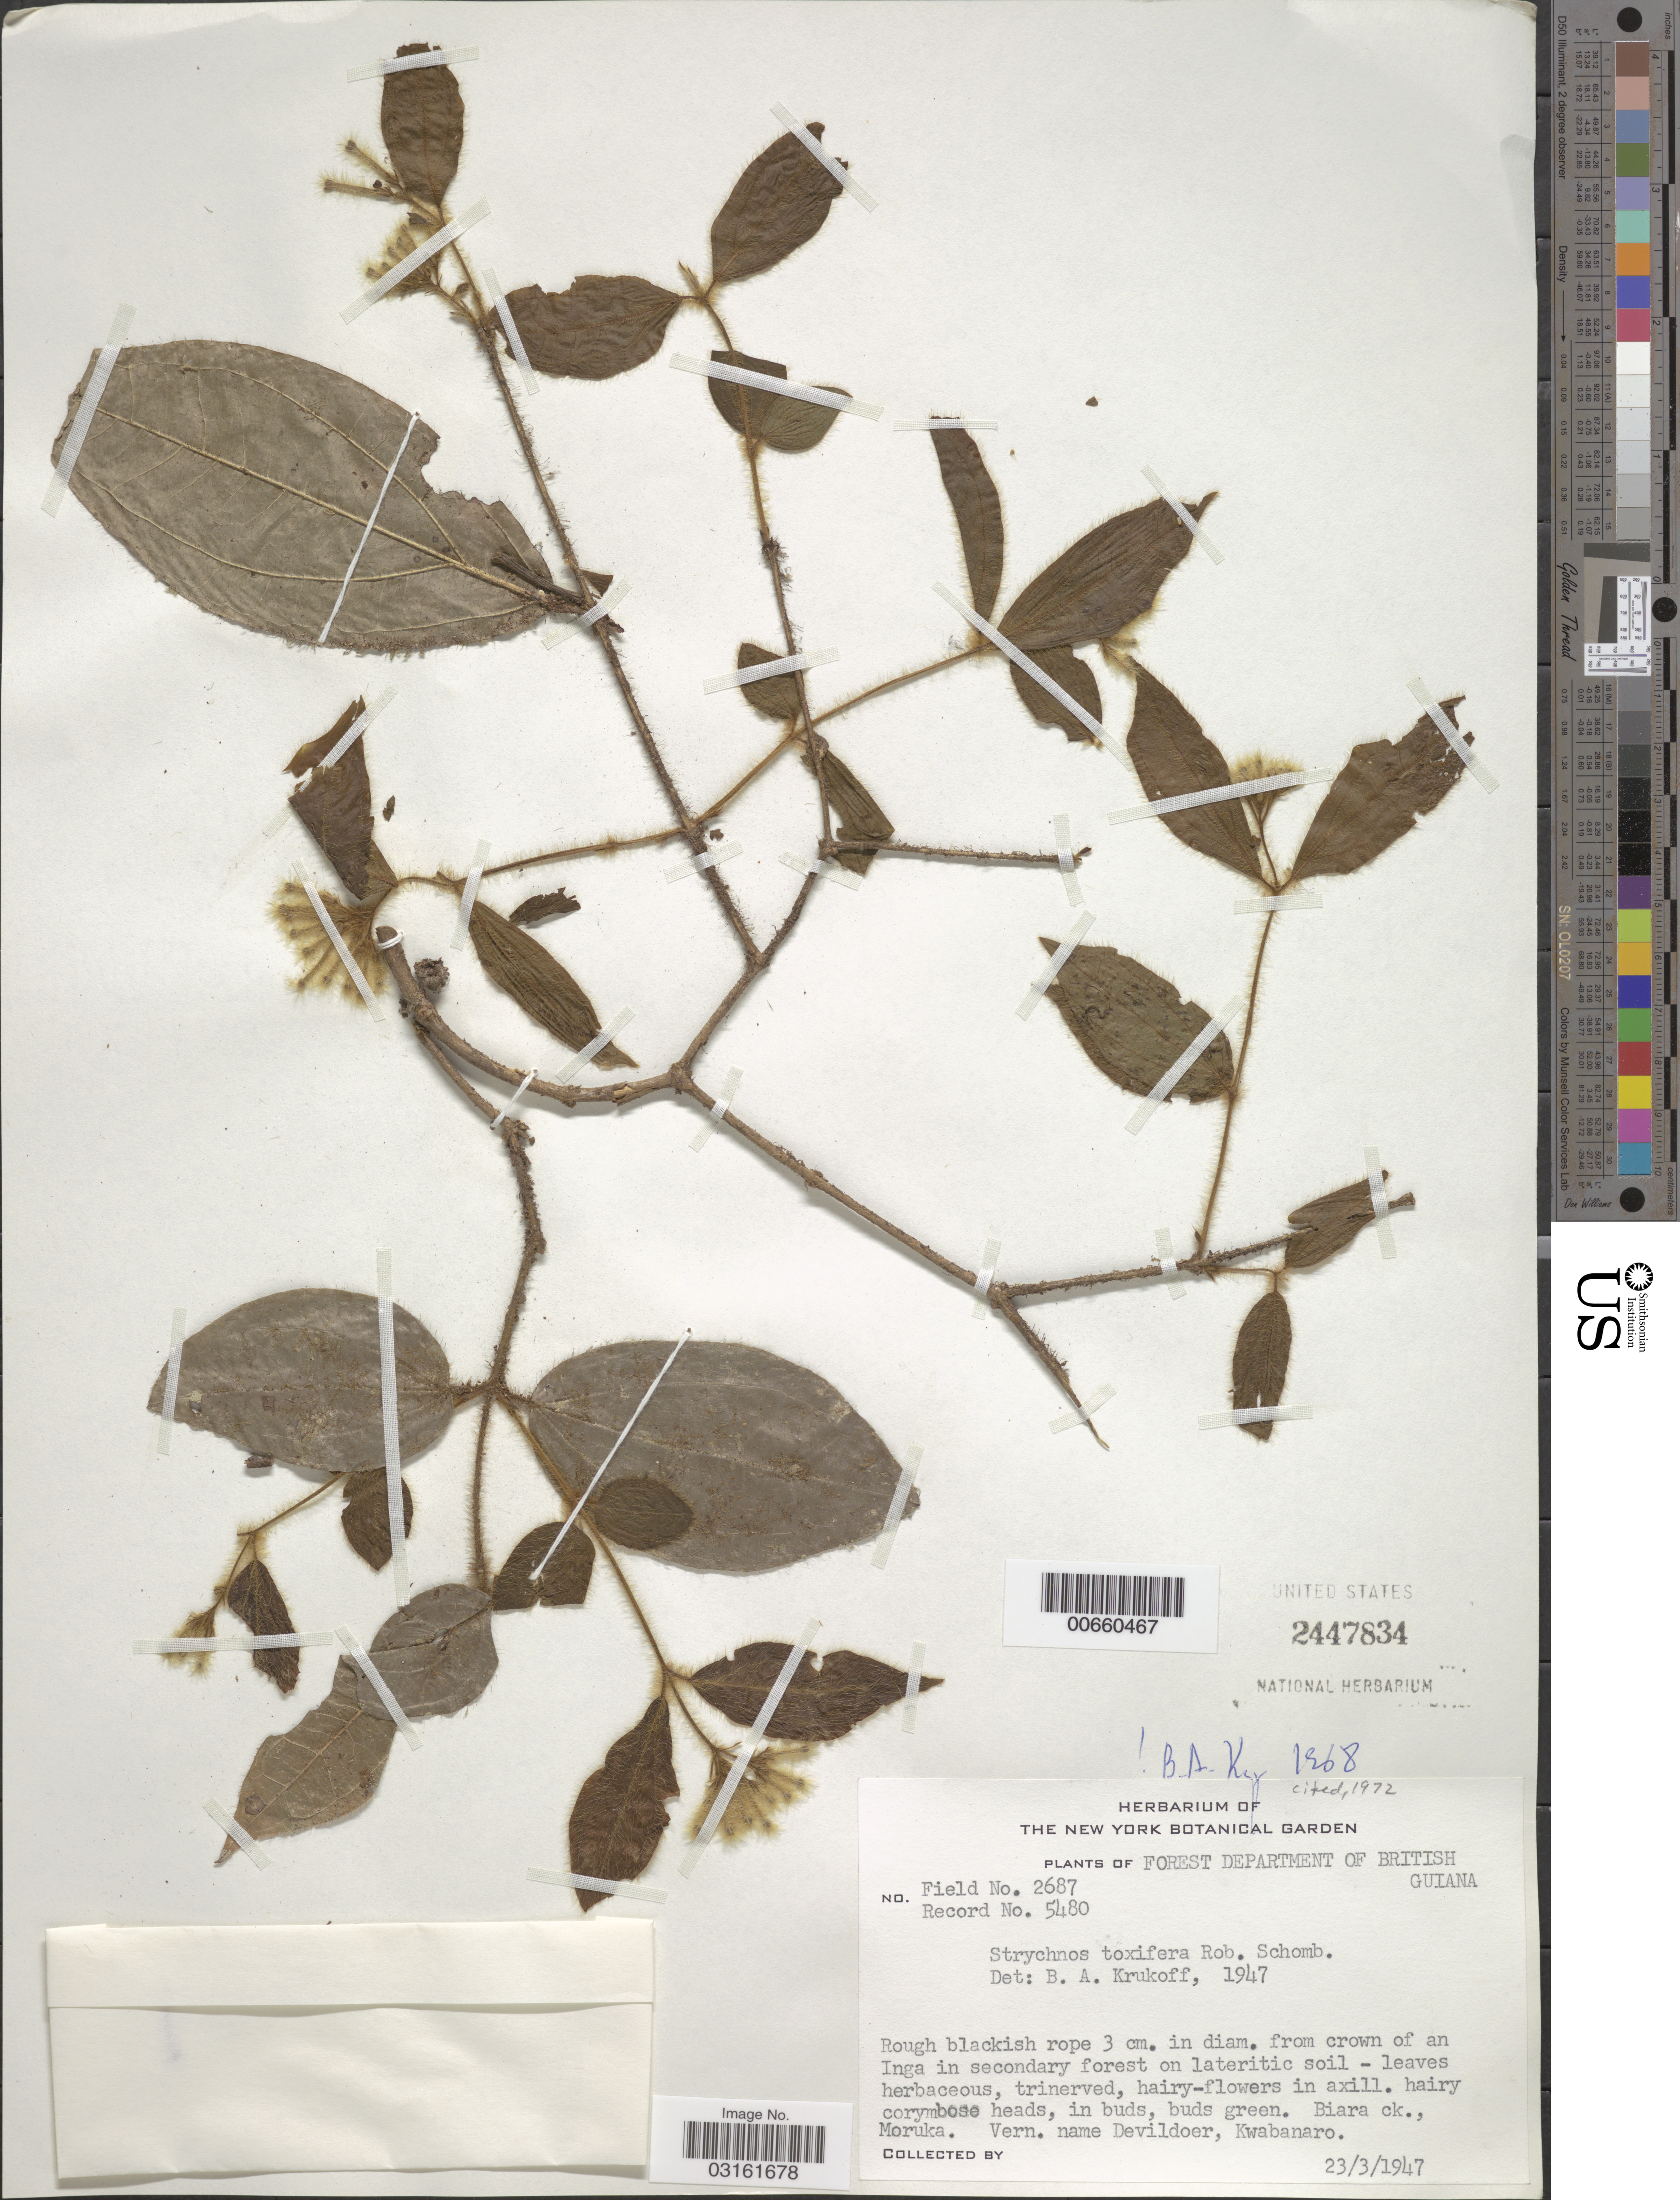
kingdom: Plantae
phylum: Tracheophyta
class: Magnoliopsida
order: Gentianales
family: Loganiaceae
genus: Strychnos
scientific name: Strychnos toxifera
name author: R.H. Schomb. ex Benth.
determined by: Krukoff, B. A.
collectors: Forest Dept. B. G. & British Guiana Forestry Dept.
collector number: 5480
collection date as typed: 23-Mar-47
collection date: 1947-03-23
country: Guyana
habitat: Secondary forest on lateritic soil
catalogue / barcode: US 2447834